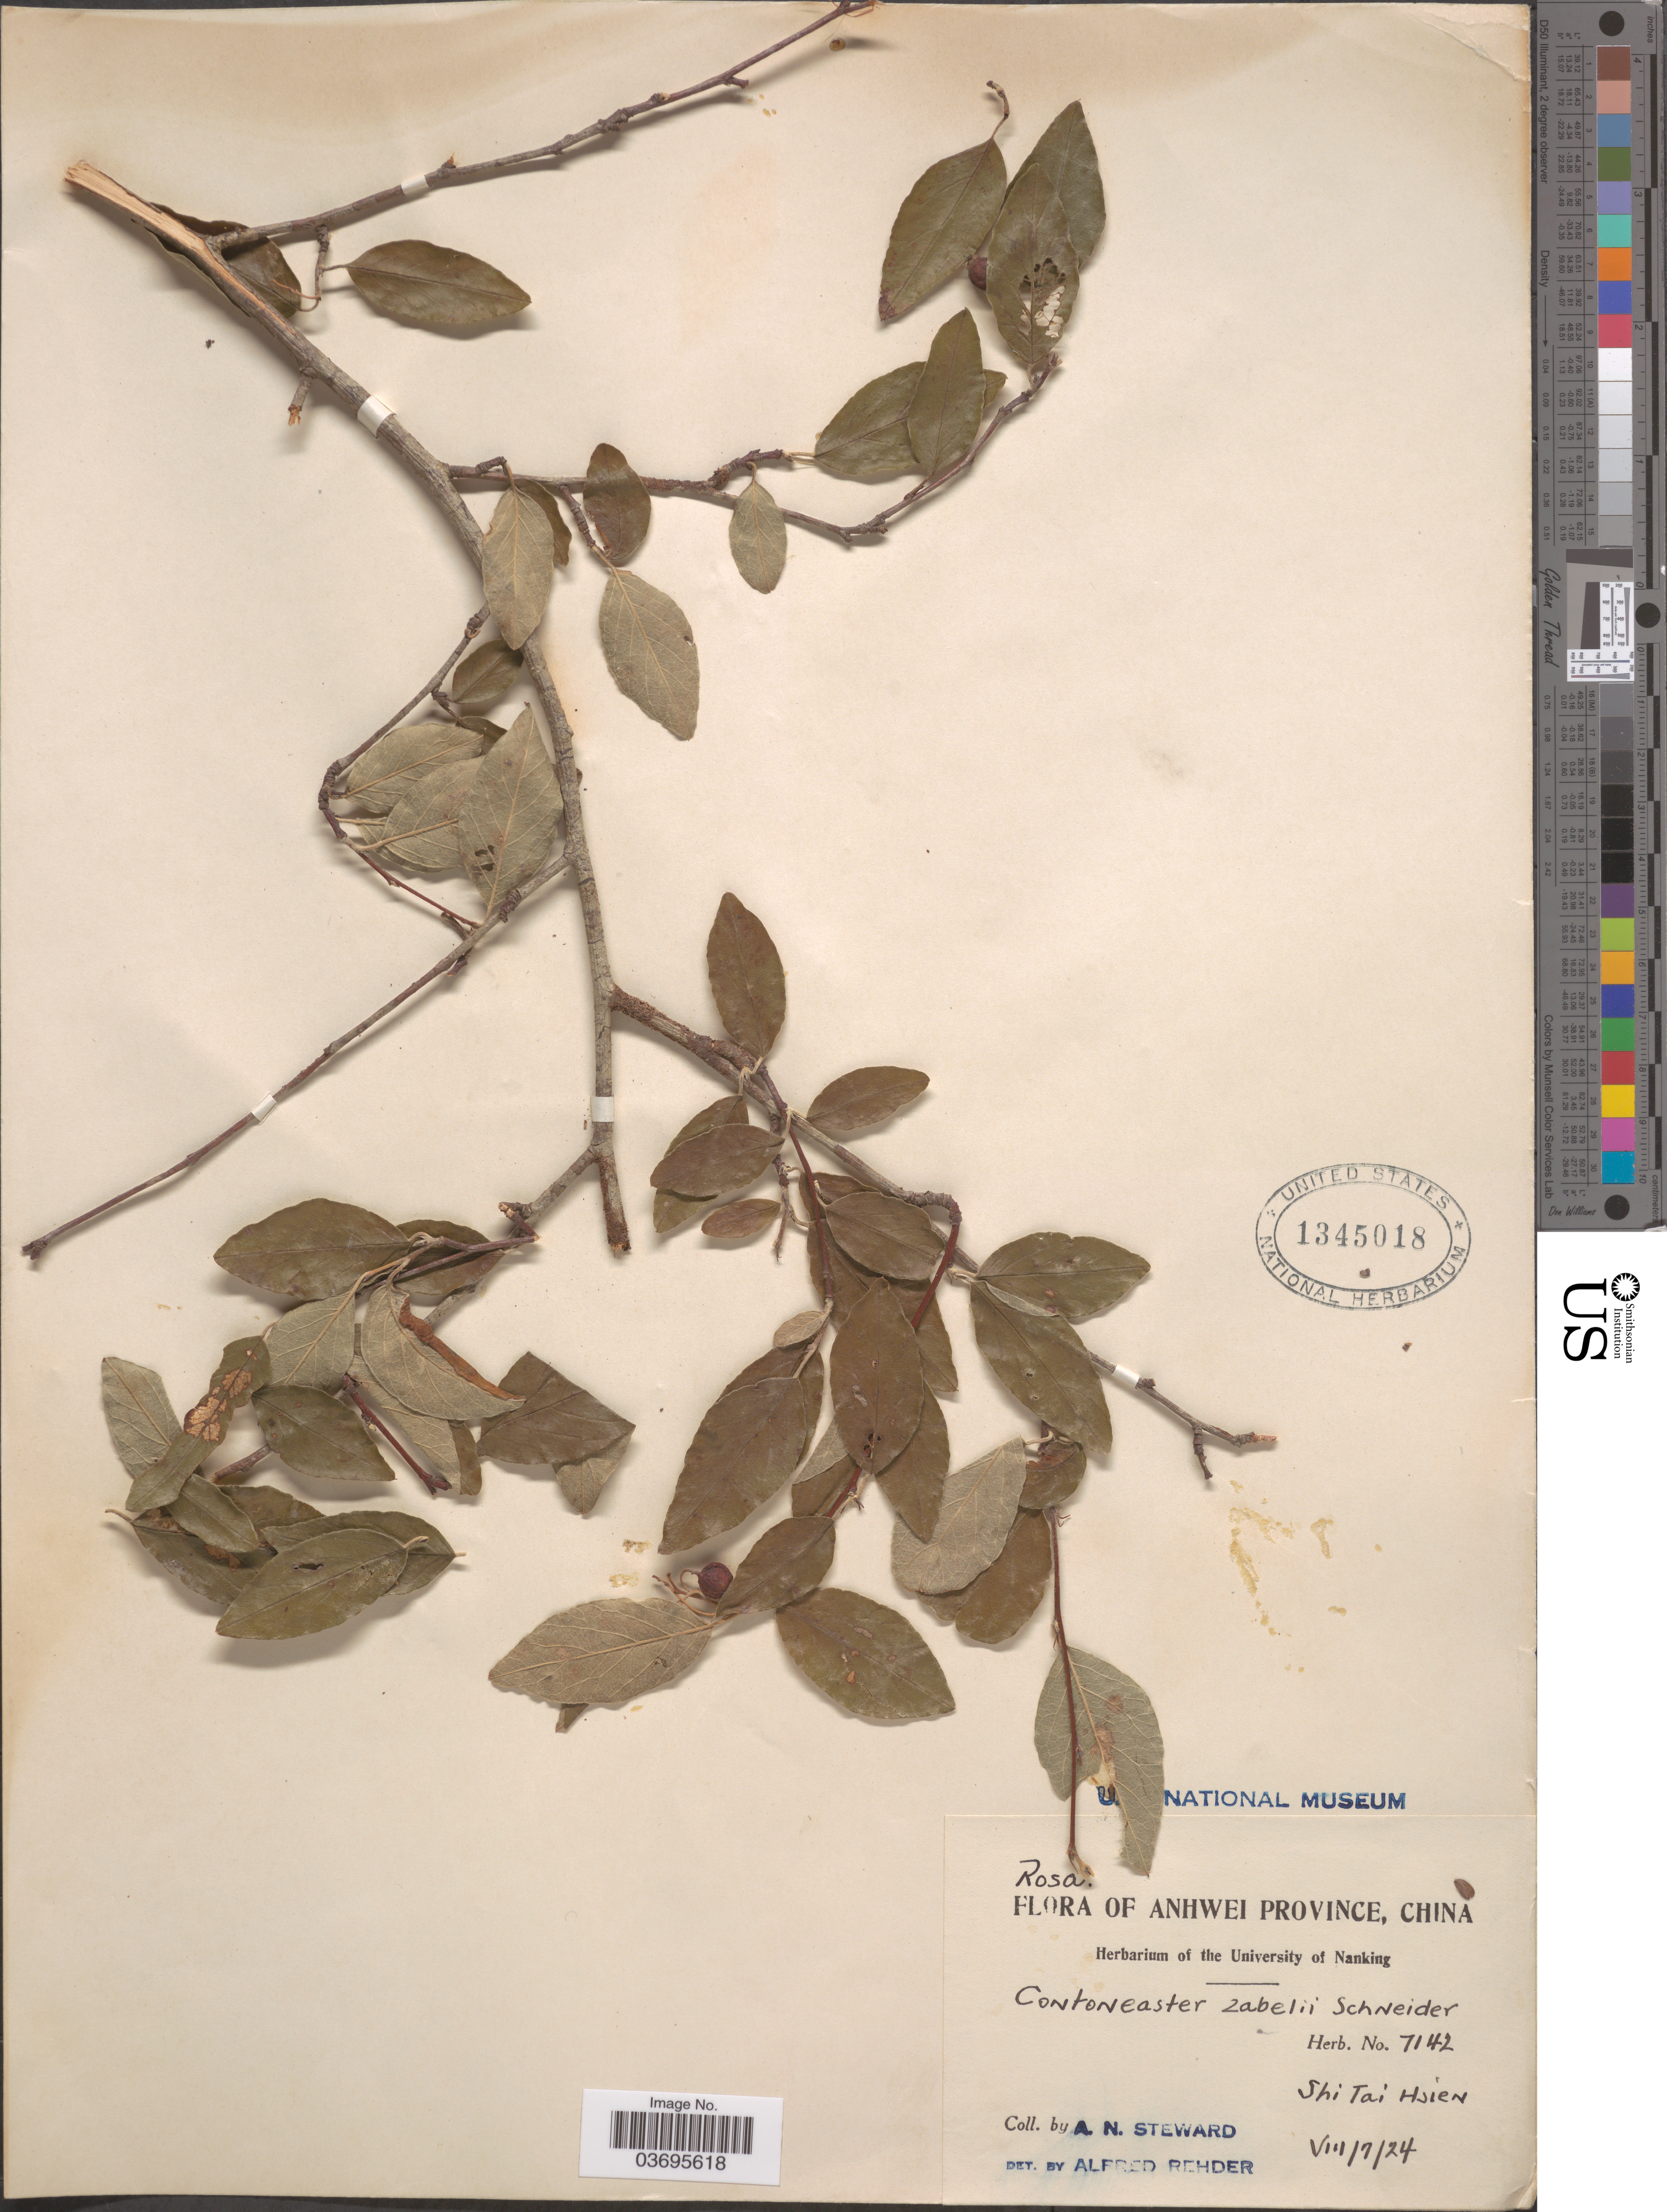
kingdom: Plantae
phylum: Tracheophyta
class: Magnoliopsida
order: Rosales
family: Rosaceae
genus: Cotoneaster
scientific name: Cotoneaster zabelii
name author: C.K. Schneid.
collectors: A. N. Steward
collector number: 7142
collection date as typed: Transcribed d/m/y: 7/8/24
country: China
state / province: Anhui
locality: Anhwei Province. Shi Tai Hsien.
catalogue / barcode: US 1345018